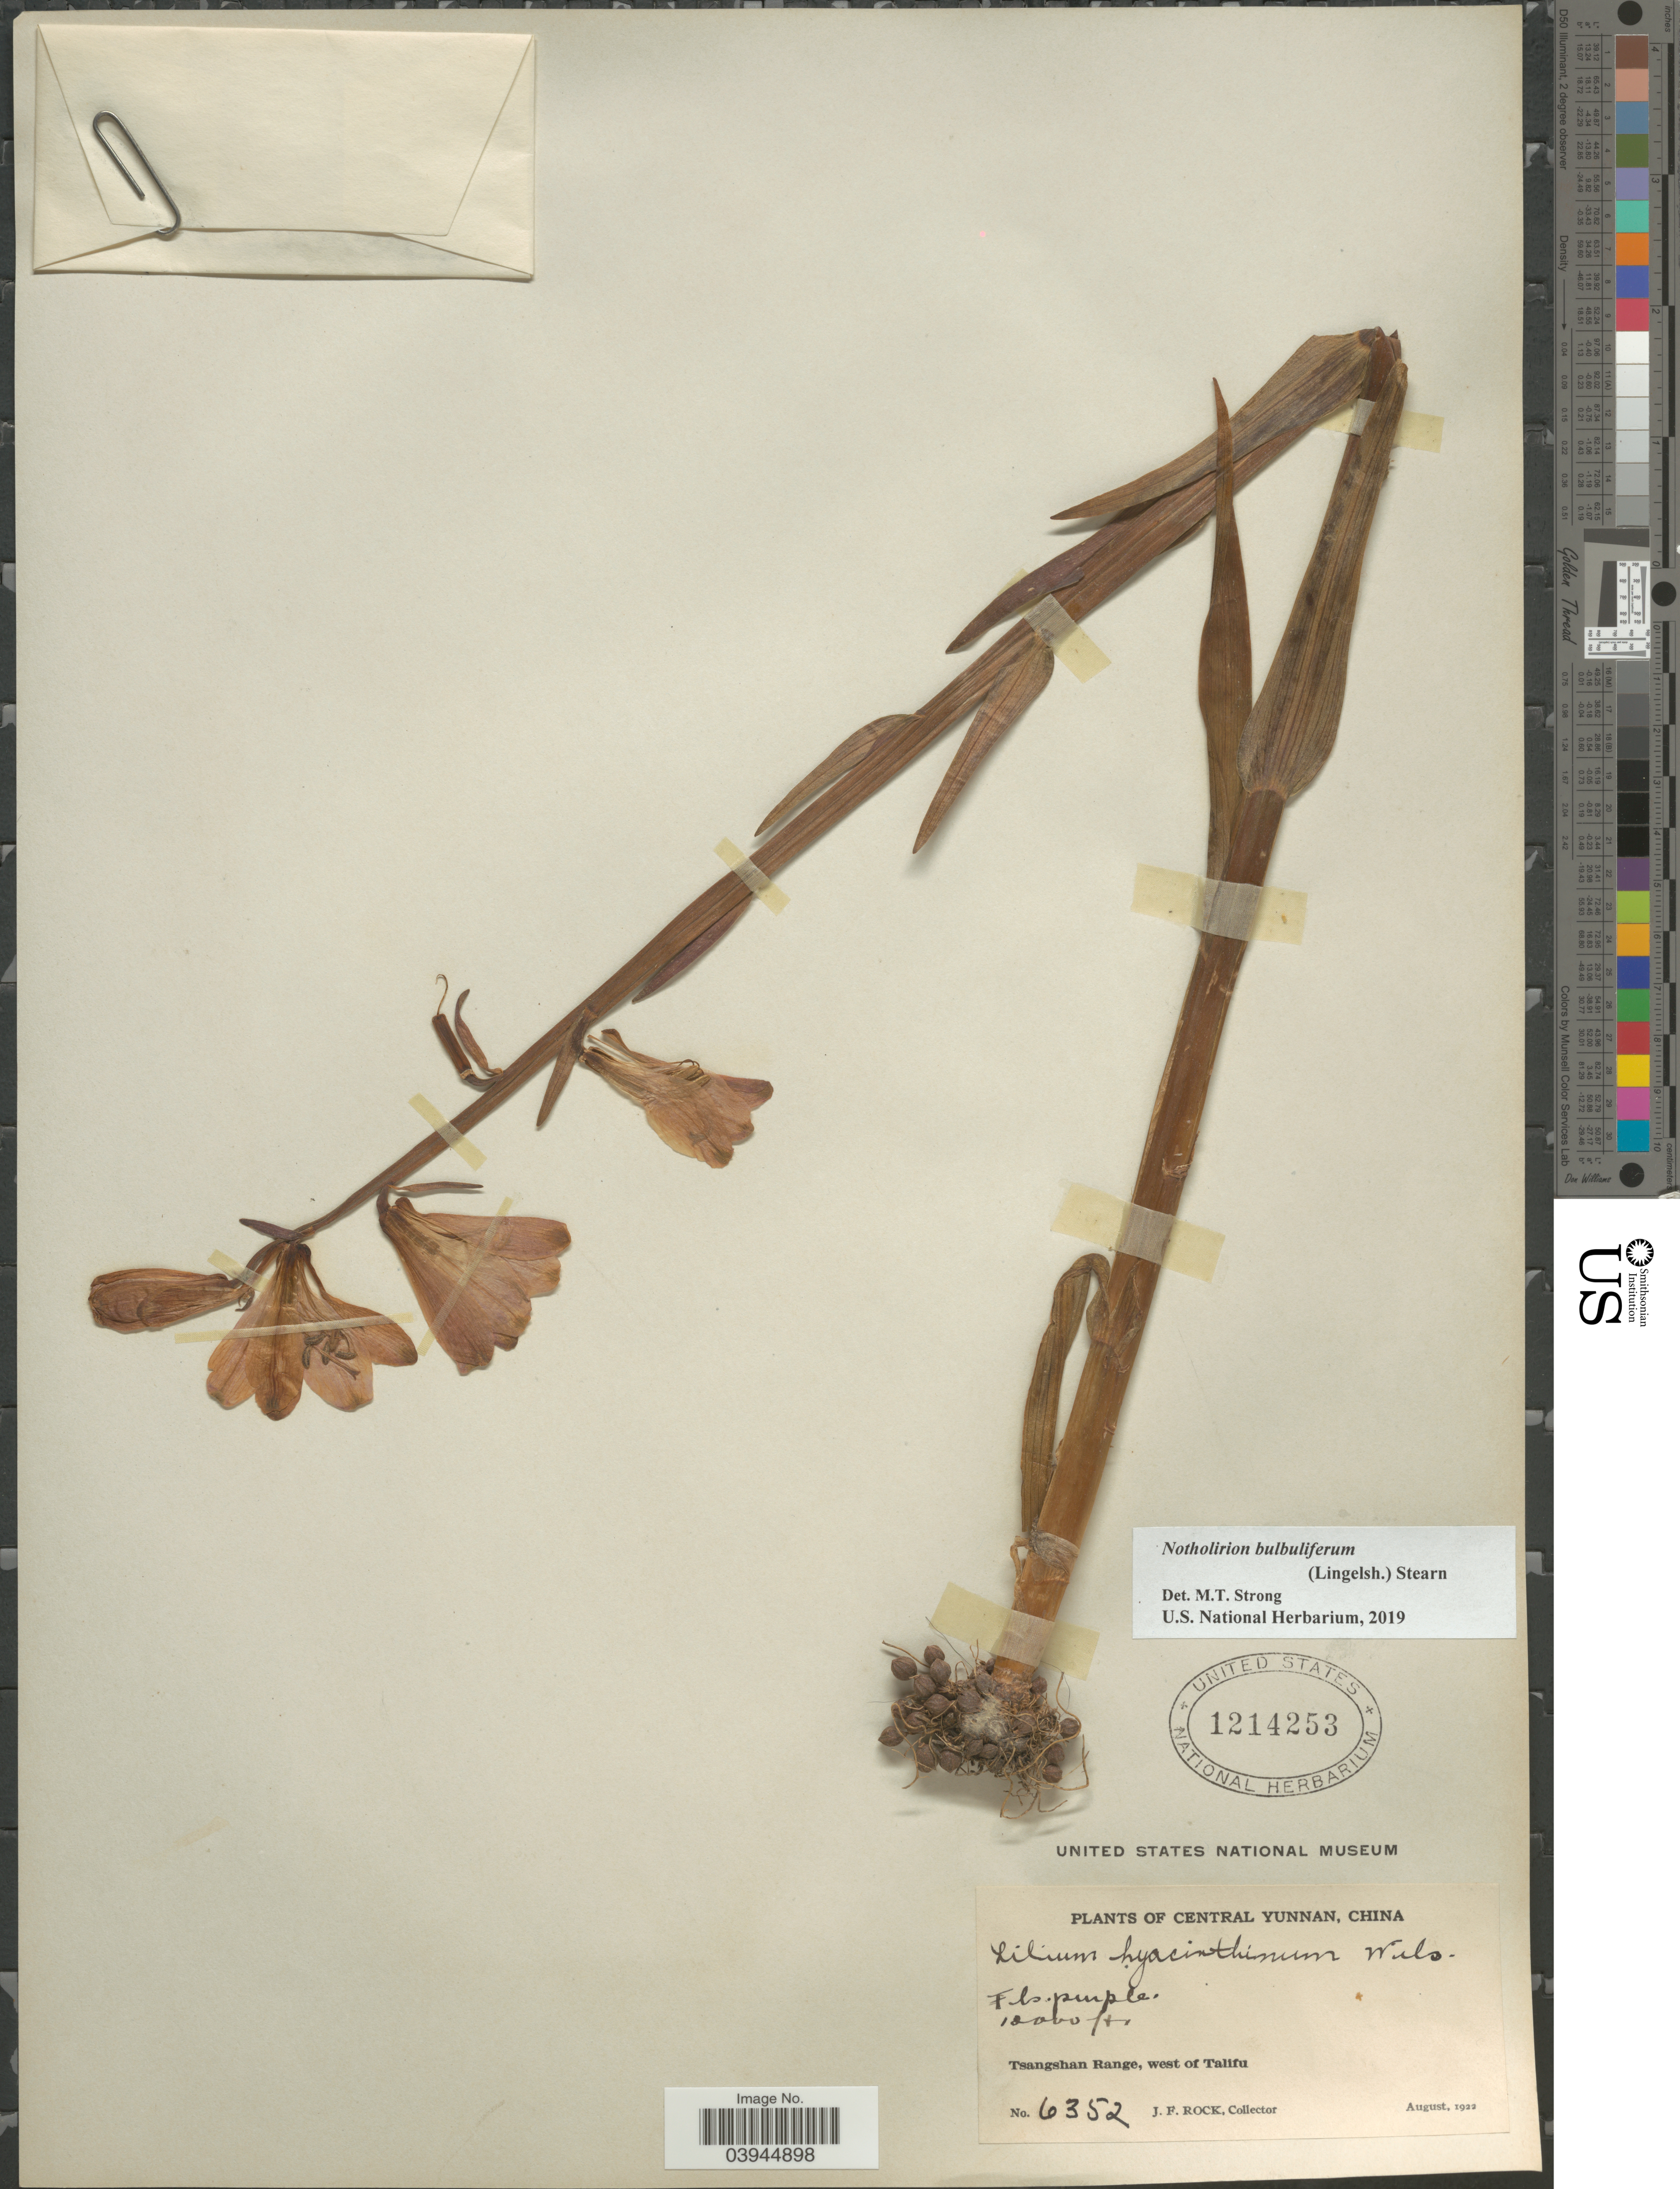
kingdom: Plantae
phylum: Tracheophyta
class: Liliopsida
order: Liliales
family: Liliaceae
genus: Notholirion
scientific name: Notholirion bulbuliferum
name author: (Lingelsh. ex H. Limpr.) Stearn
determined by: Strong, Mark T., (BOT), Smithsonian Institution - National Museum of Natural History (UNITED STATES)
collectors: J. Rock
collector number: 6352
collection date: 1922-08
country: China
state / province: Yunnan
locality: Central Yunnan. Tsangshan Range, west of Talifu.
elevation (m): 3658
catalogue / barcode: US 1214253